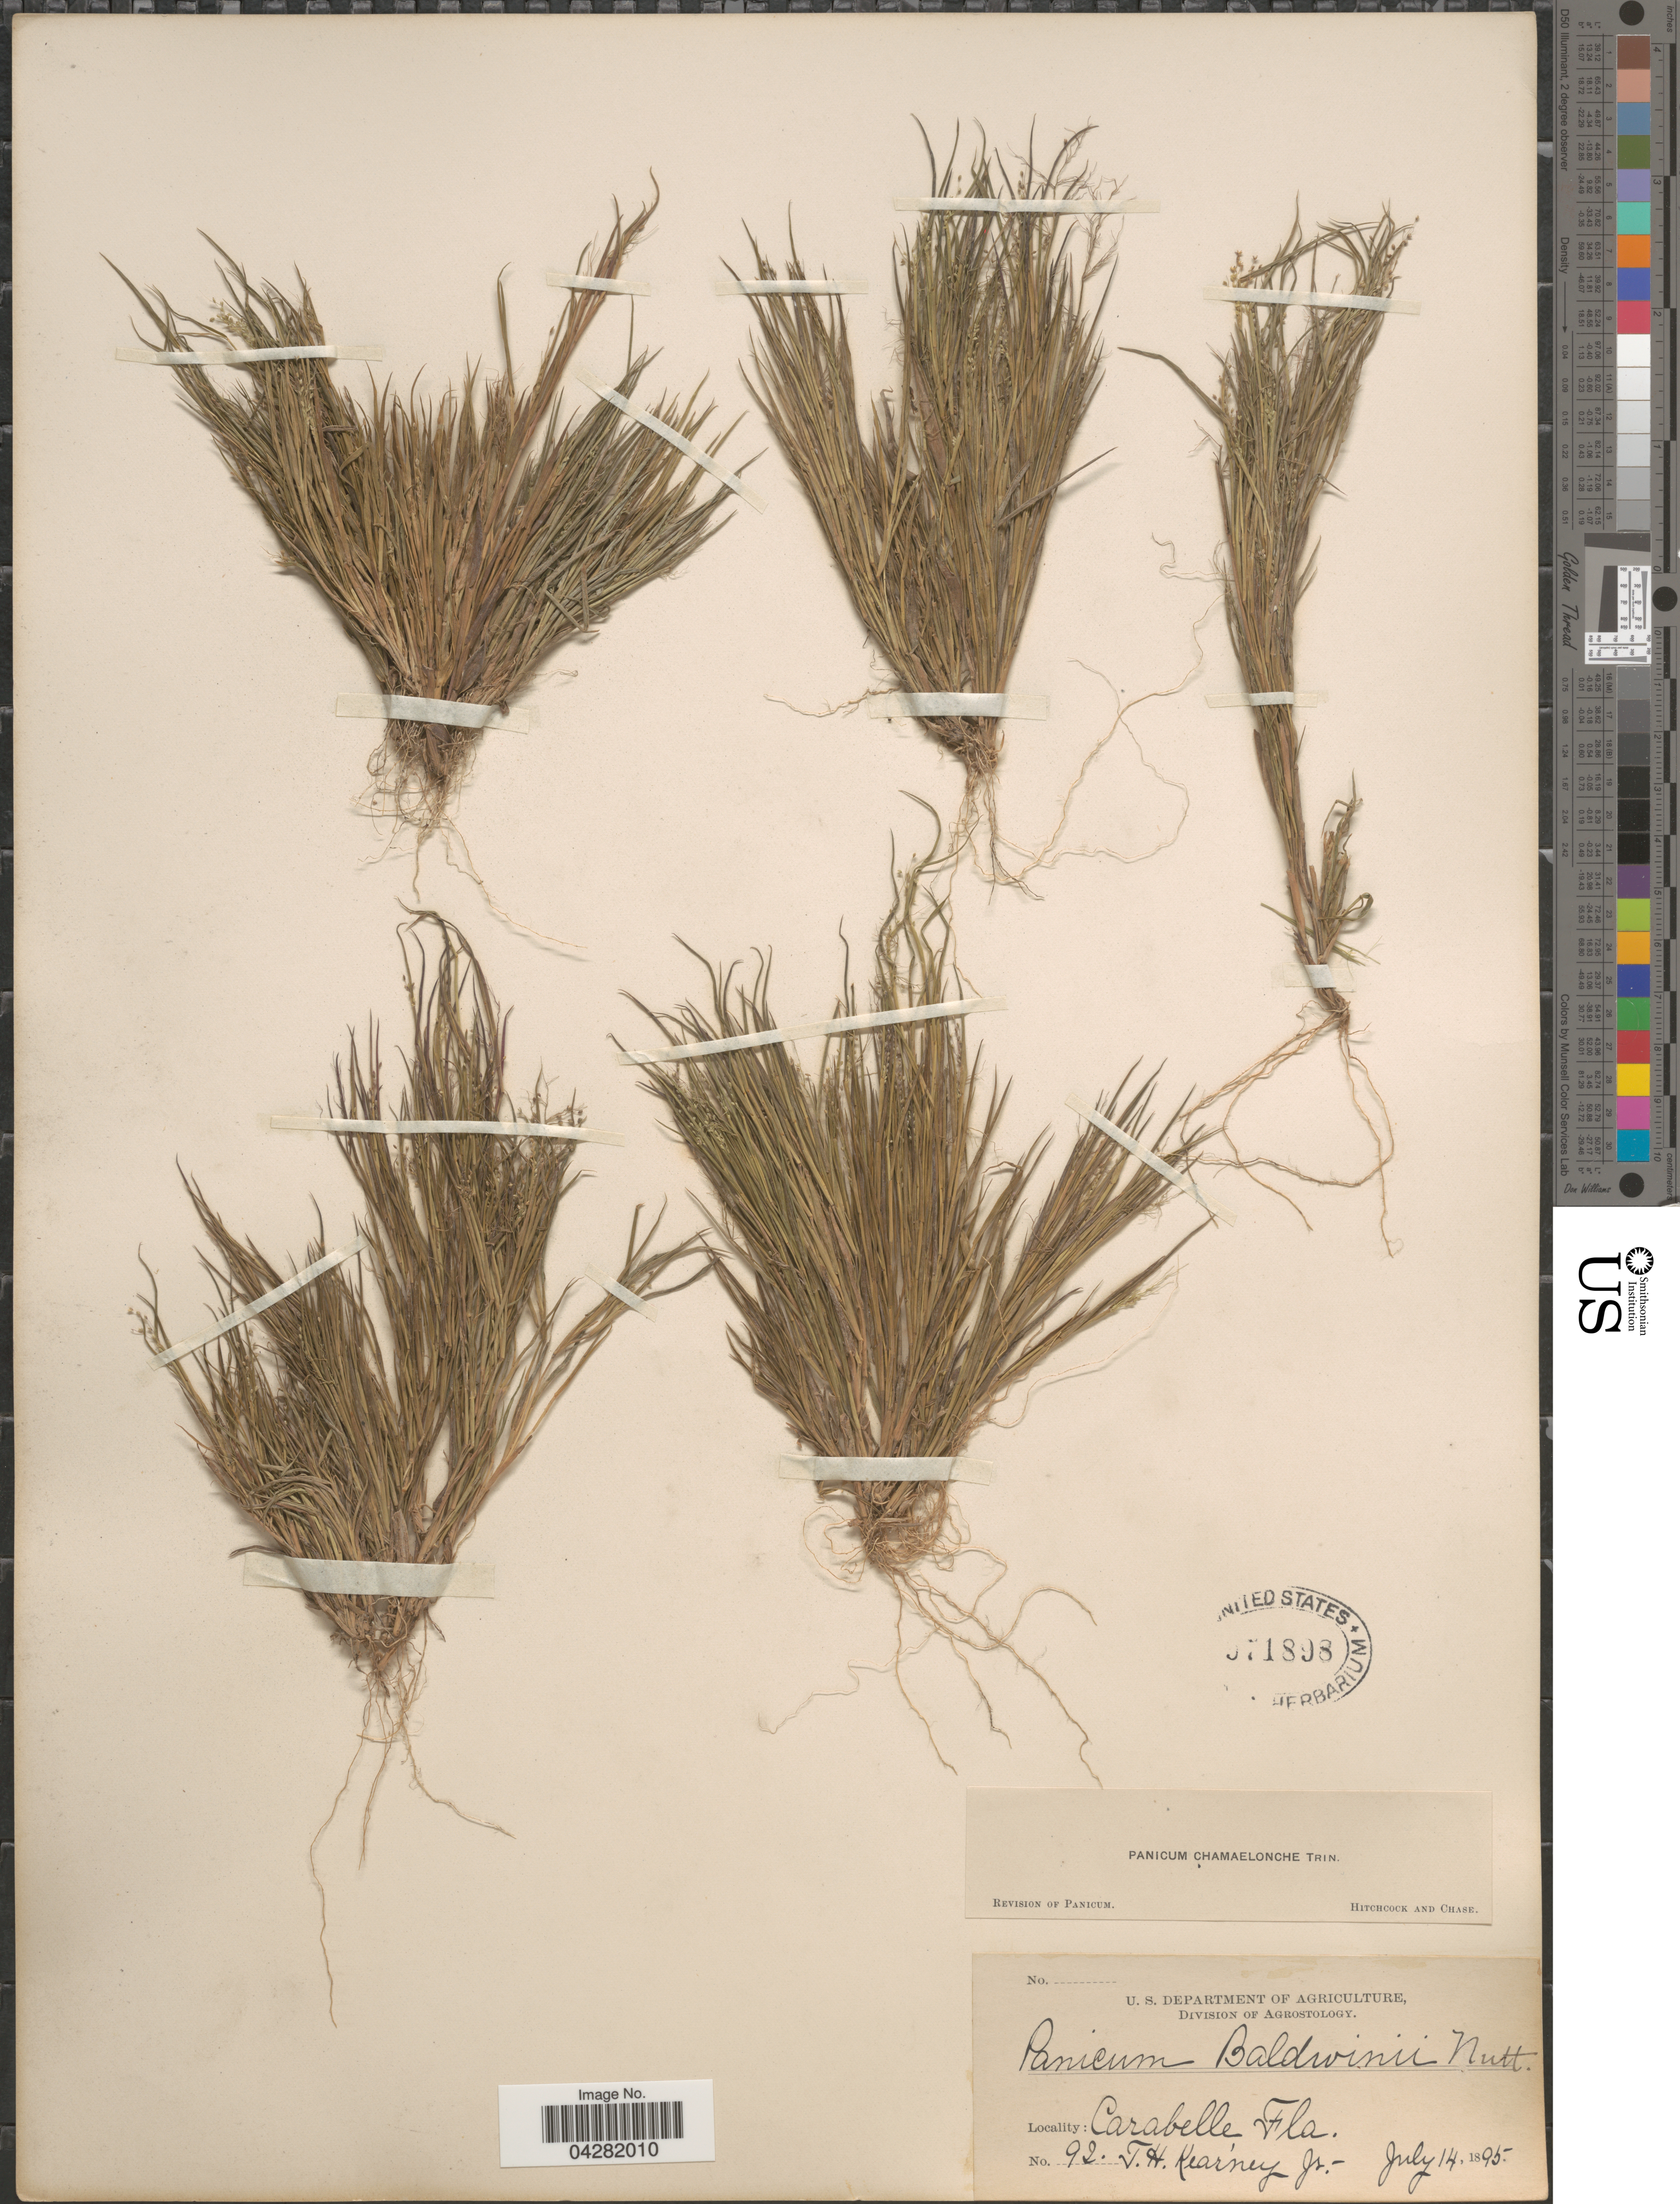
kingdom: Plantae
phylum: Tracheophyta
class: Liliopsida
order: Poales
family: Poaceae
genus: Dichanthelium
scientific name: Dichanthelium ensifolium var. ensifolium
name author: (Baldwin ex Elliot) Gould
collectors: T. H. Kearney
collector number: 92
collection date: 1895-07-14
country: United States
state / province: Florida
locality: Carabelle.